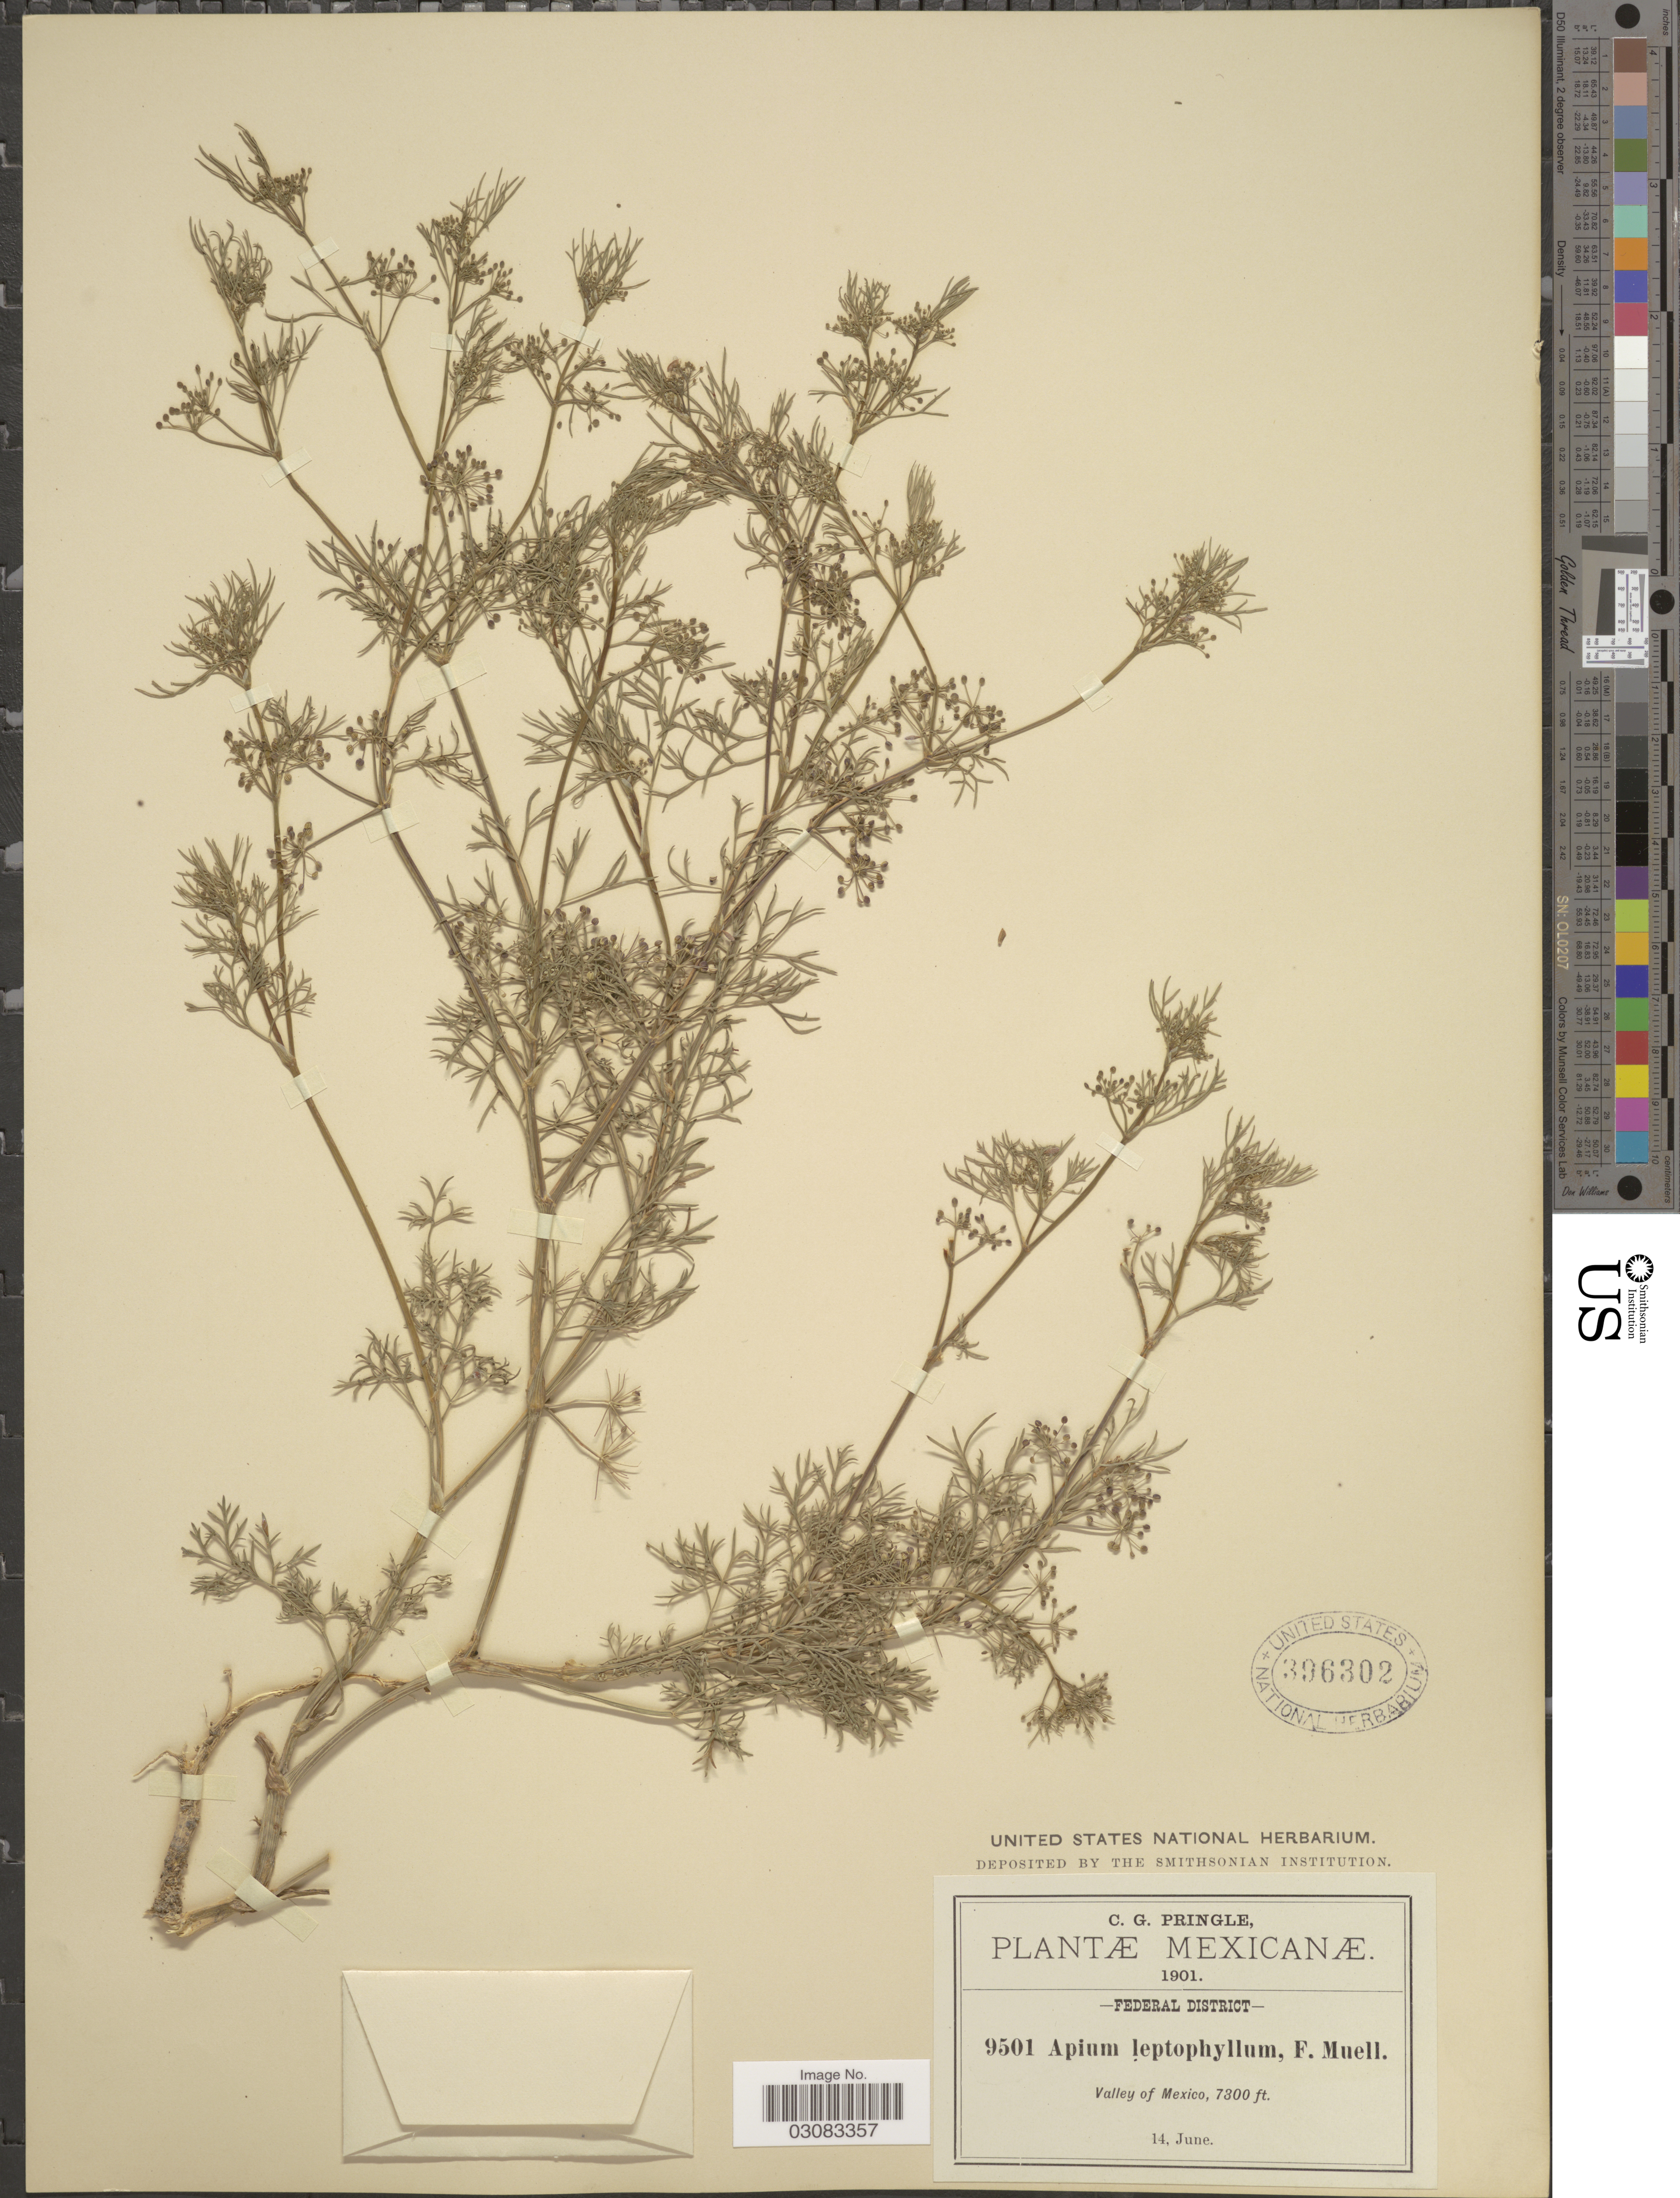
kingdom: Plantae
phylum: Tracheophyta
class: Magnoliopsida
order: Apiales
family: Apiaceae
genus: Cyclospermum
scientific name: Cyclospermum leptophyllum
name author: (Pers.) Sprague ex Britton & P. Wilson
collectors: C. G. Pringle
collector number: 9501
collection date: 1901-06-14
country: Mexico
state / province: Distrito Federal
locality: Federal District. Valley of Mexico.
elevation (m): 2225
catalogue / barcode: US 396302